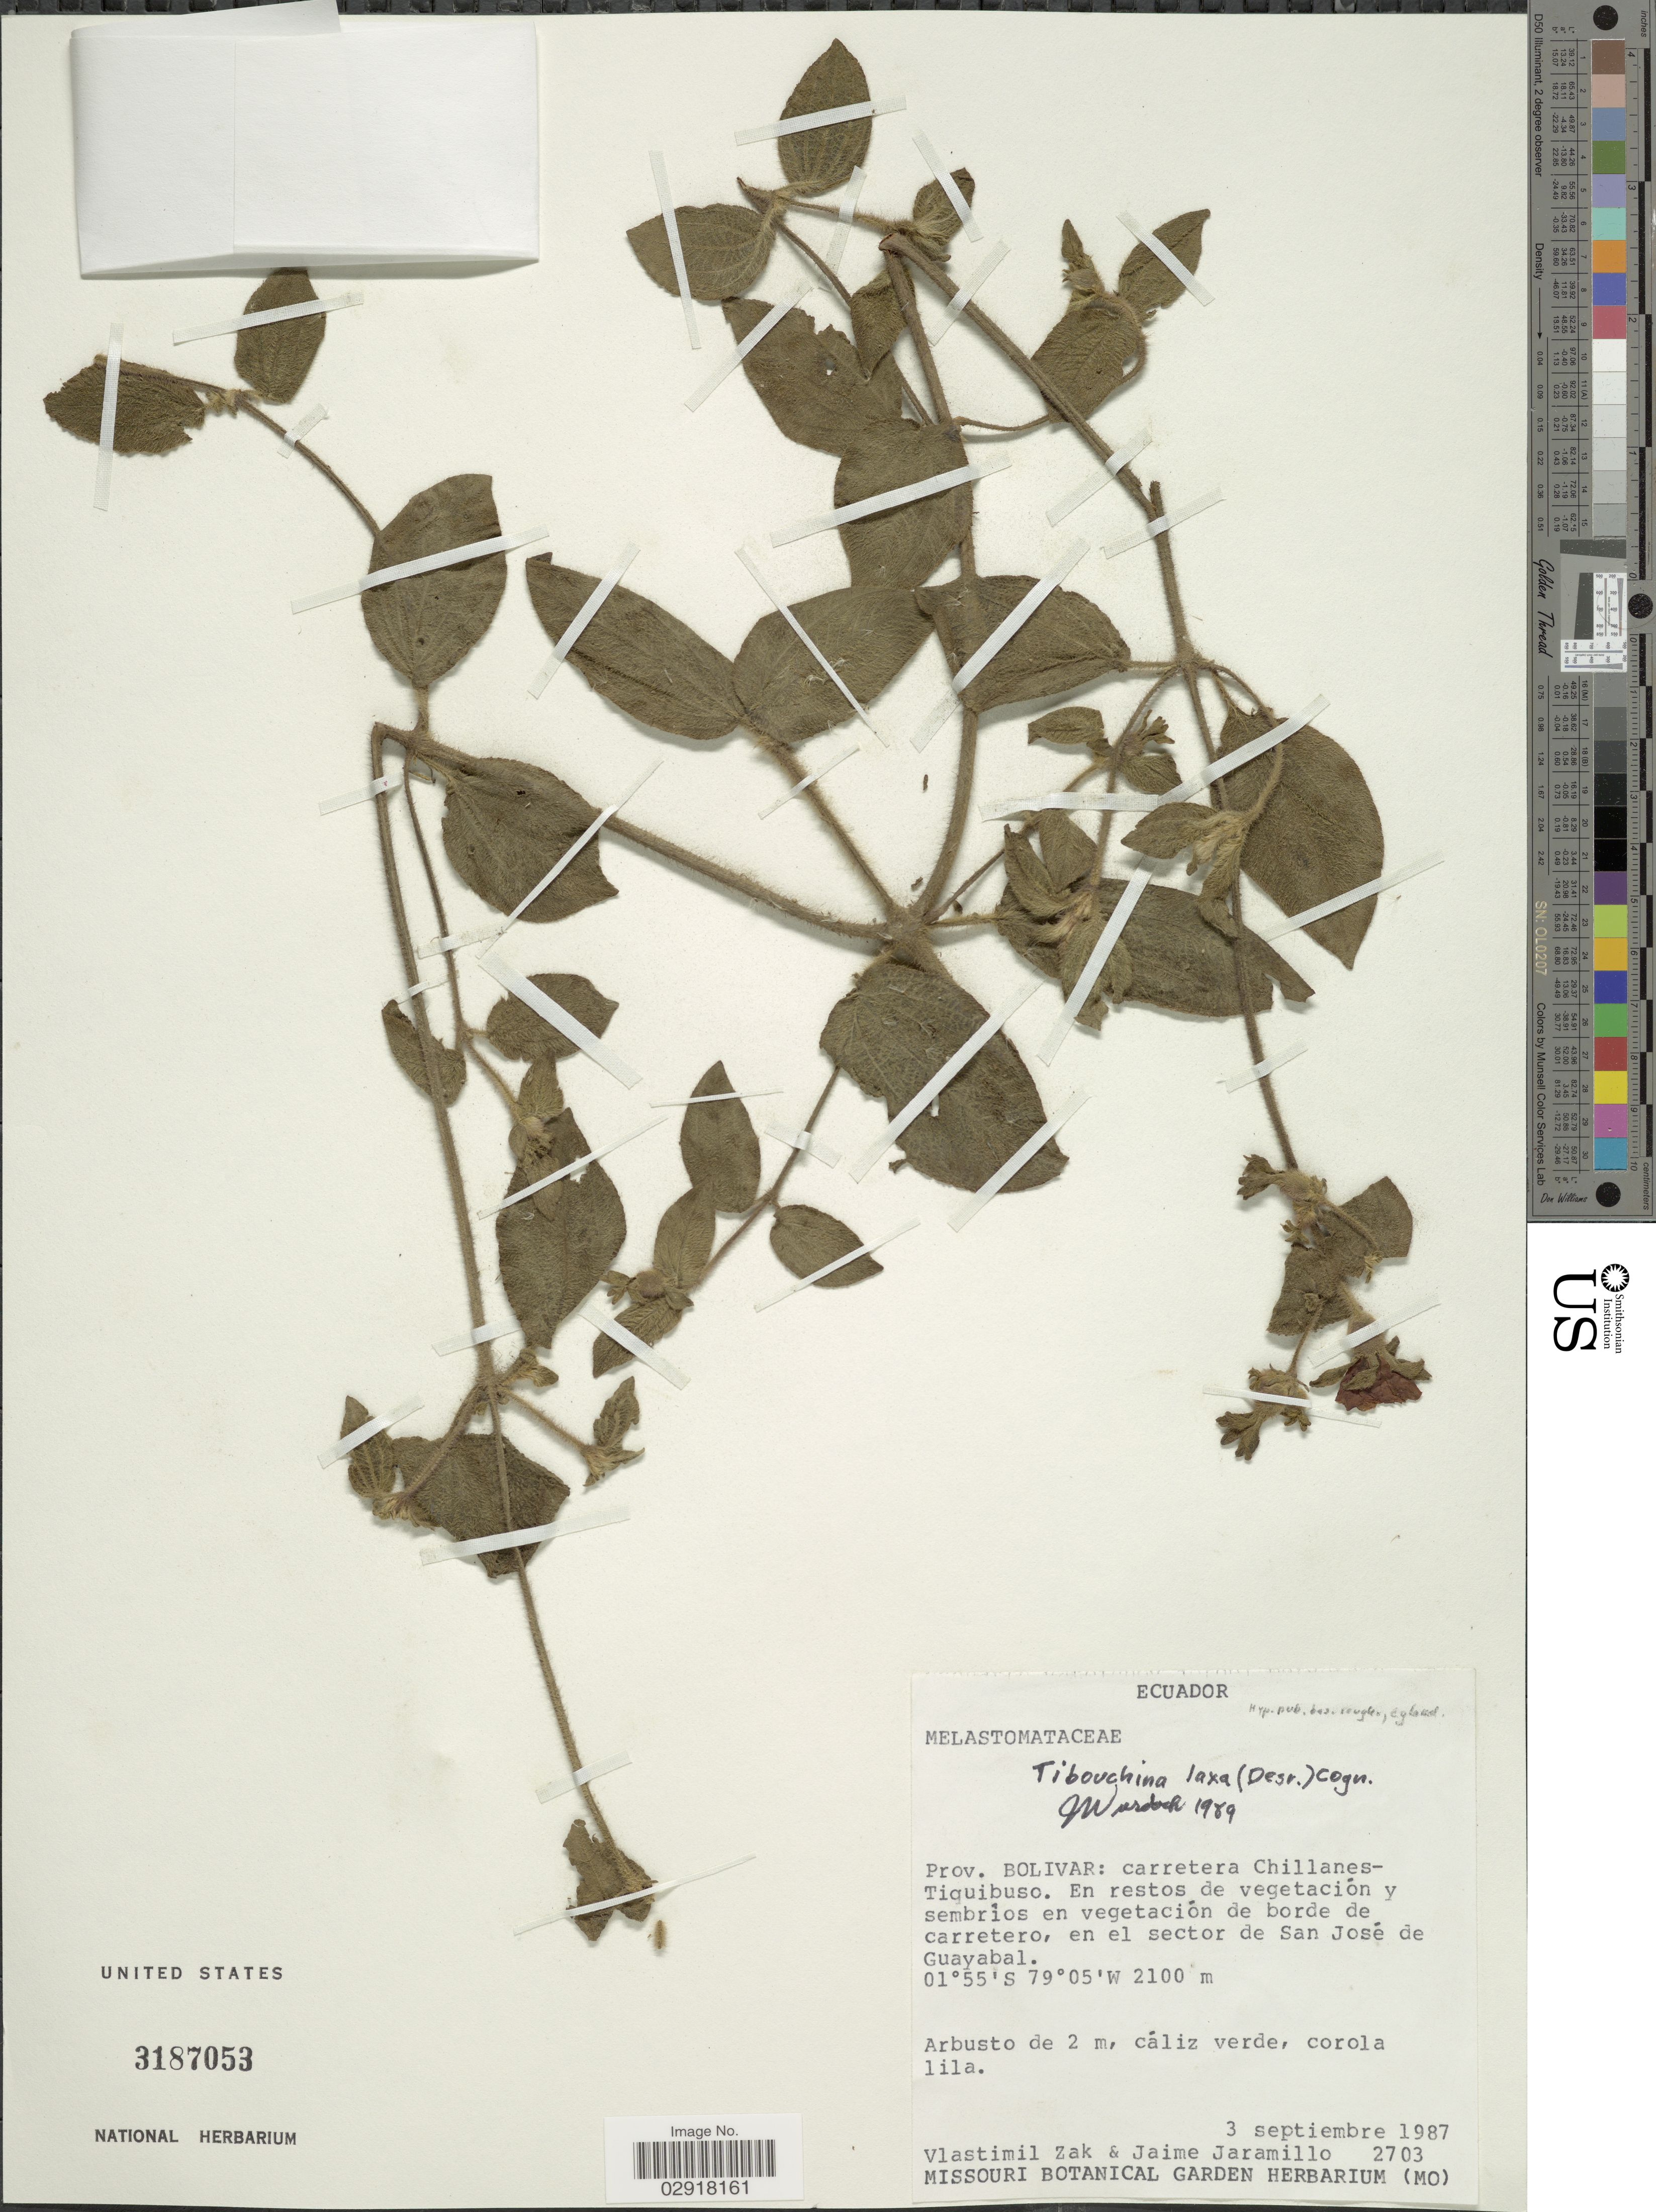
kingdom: Plantae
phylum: Tracheophyta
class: Magnoliopsida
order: Myrtales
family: Melastomataceae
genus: Chaetogastra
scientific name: Chaetogastra laxa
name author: (Desr.) P.J.F. Guim. & Michelang.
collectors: V. Zak & J. Jaramillo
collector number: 2703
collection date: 1987-09-03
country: Ecuador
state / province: Bolívar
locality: Carretera Chillanes-Tiquibuso. En el sector de San José de Guayabal.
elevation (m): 2100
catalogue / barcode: US 3187053